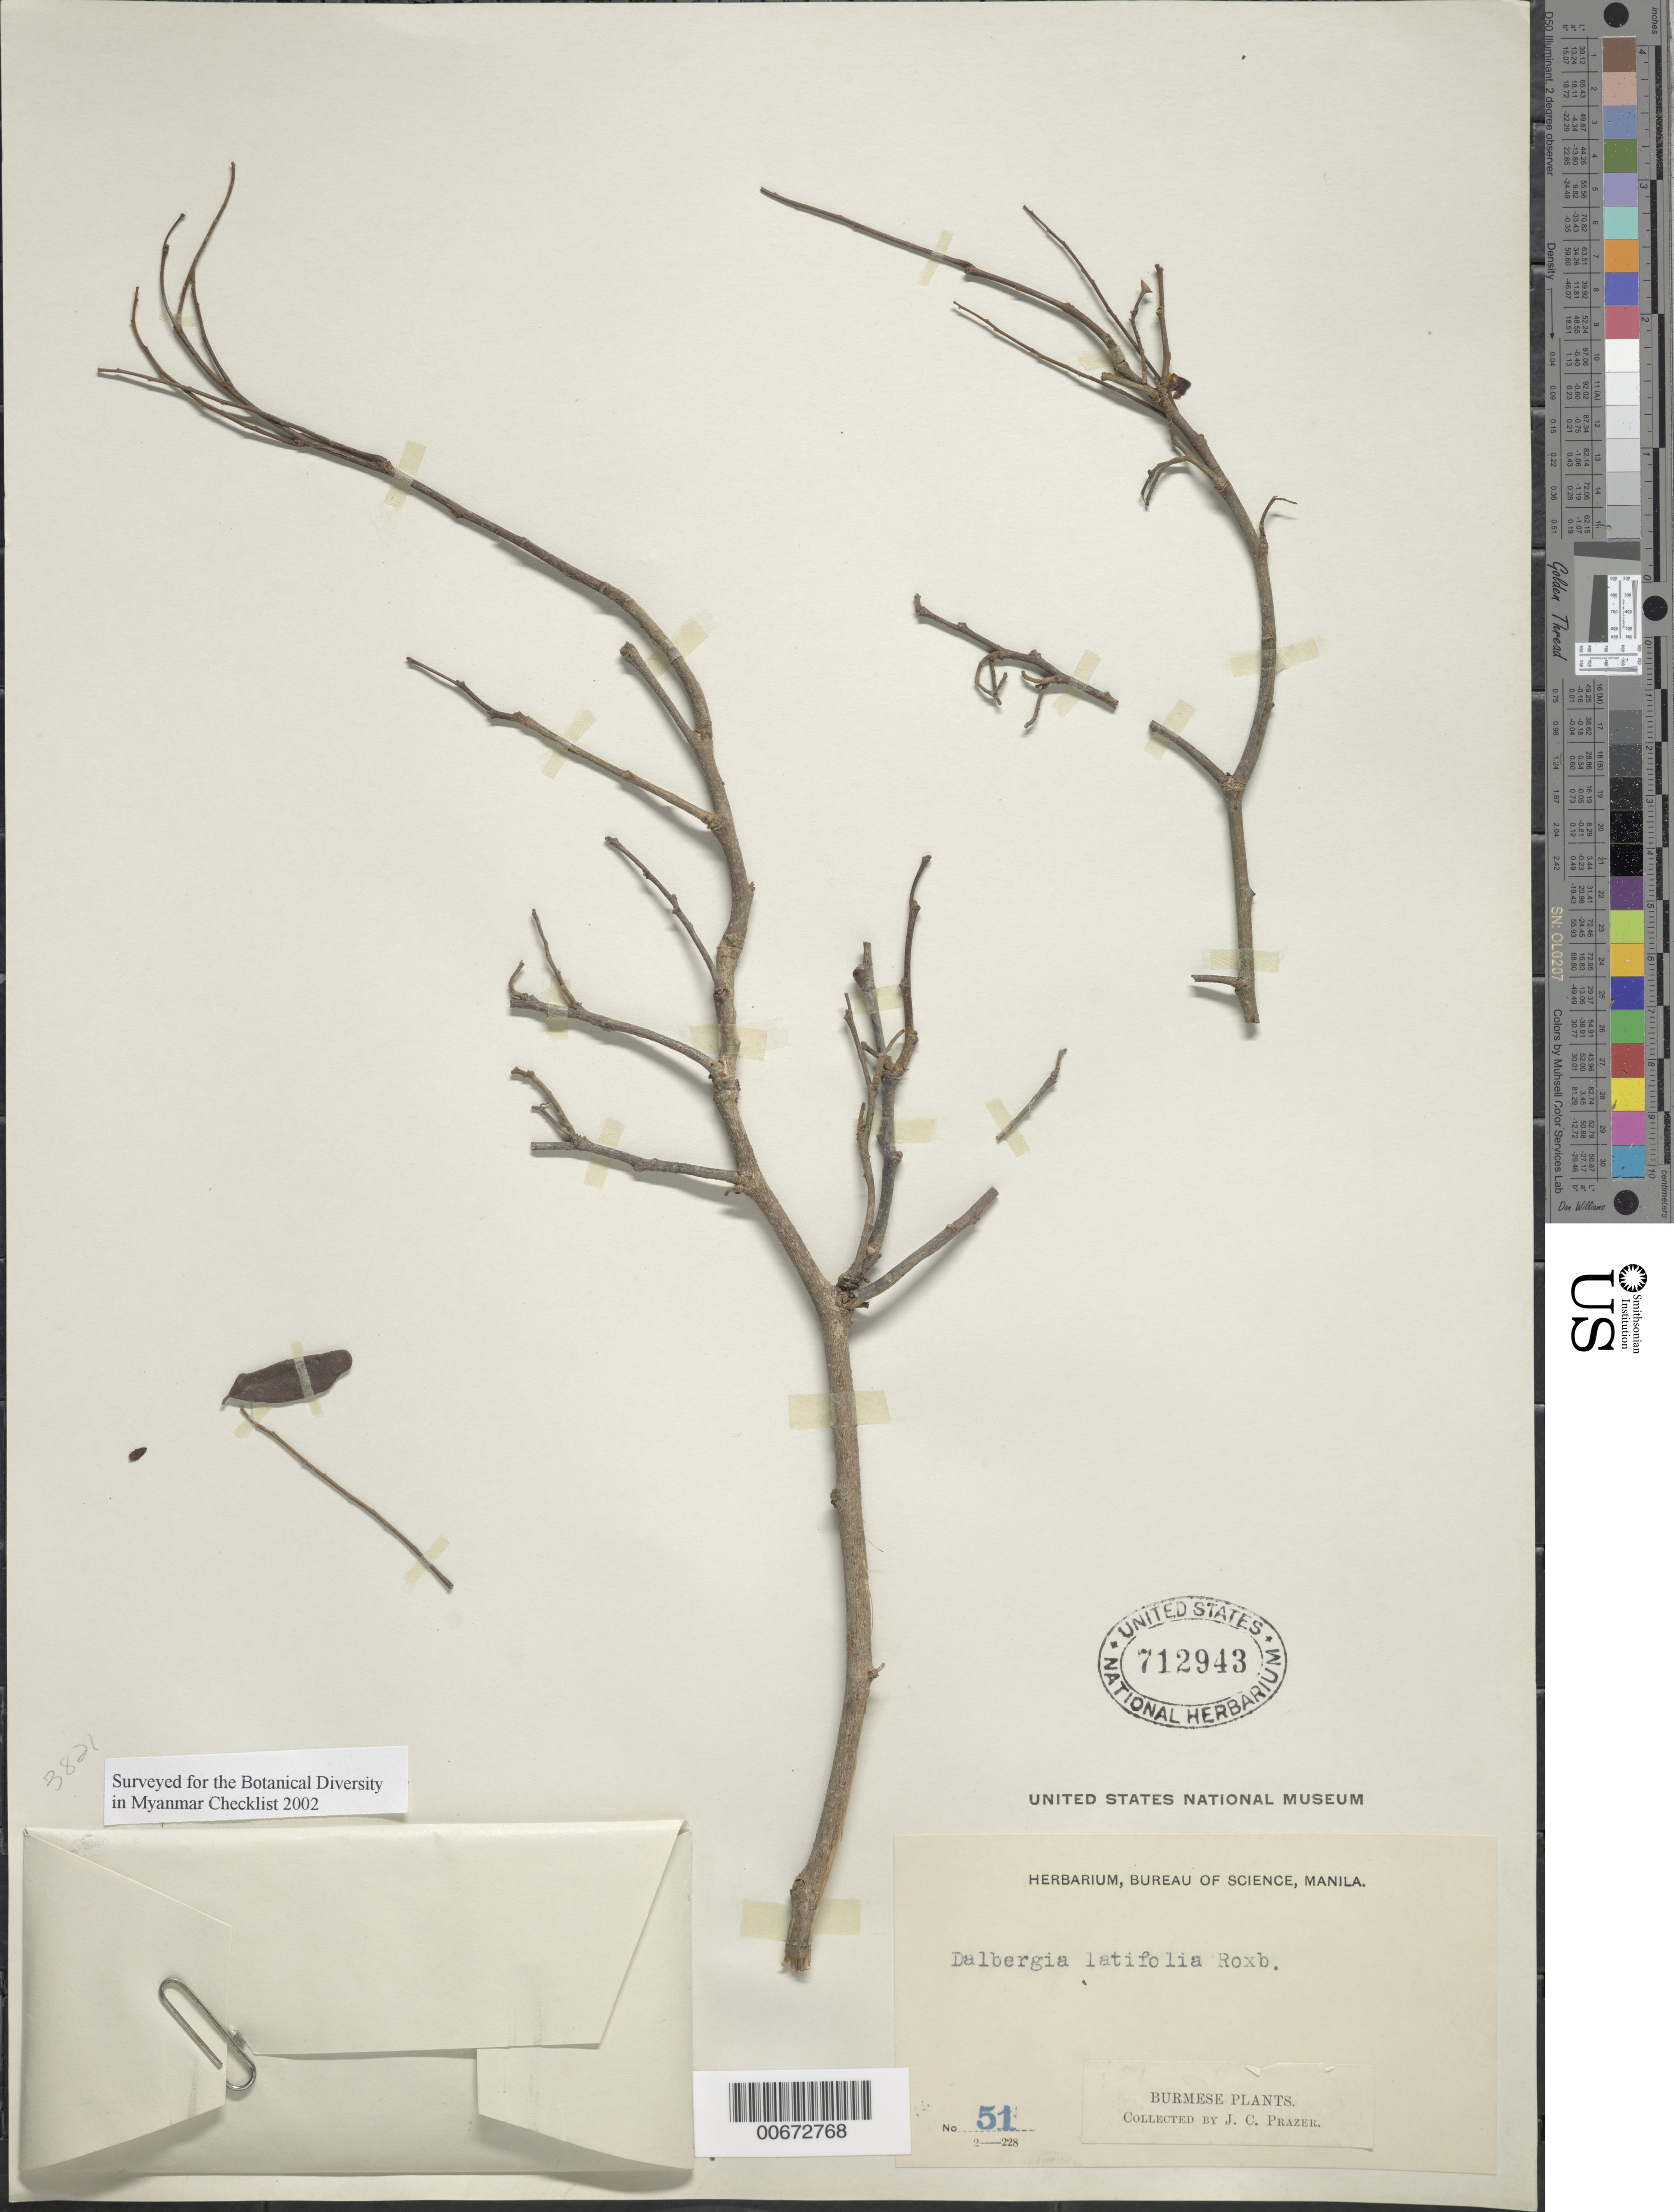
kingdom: Plantae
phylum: Tracheophyta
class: Magnoliopsida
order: Fabales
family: Fabaceae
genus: Dalbergia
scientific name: Dalbergia latifolia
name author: Roxb.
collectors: J. Prazer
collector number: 51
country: Myanmar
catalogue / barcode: US 712943